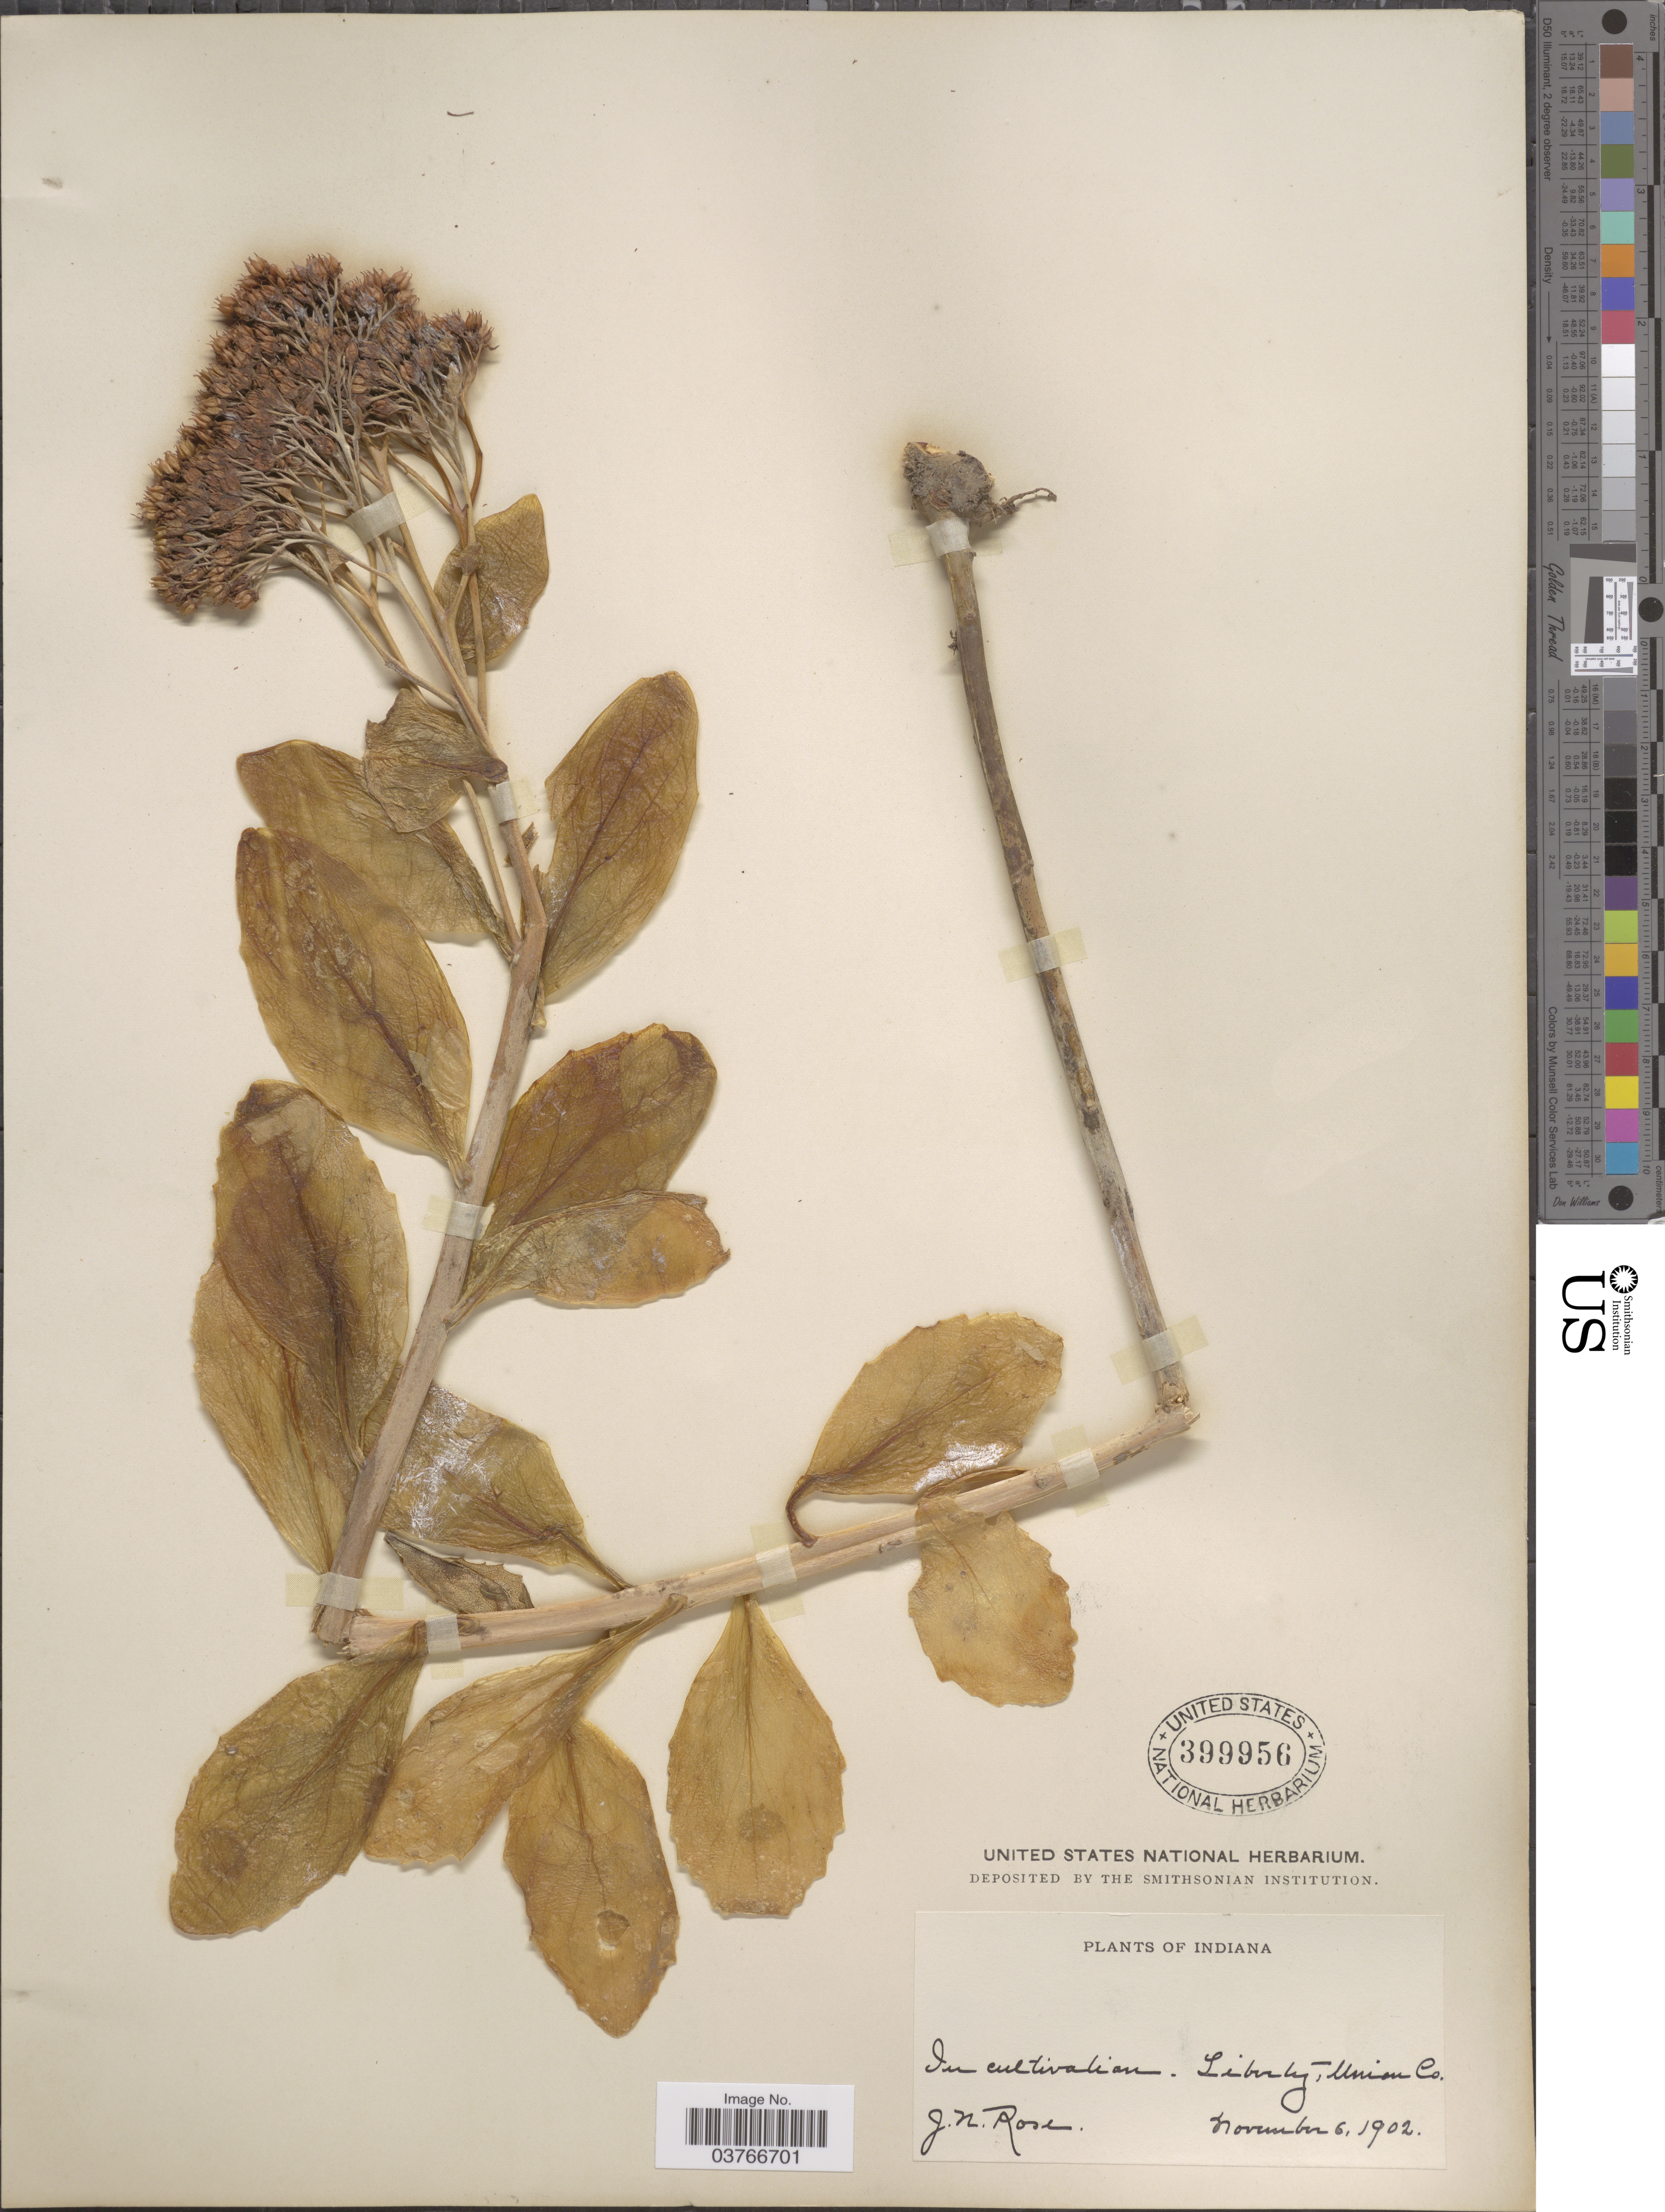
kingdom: Plantae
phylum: Tracheophyta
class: Magnoliopsida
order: Saxifragales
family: Crassulaceae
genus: Hylotelephium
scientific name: Hylotelephium sp.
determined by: Strong, Mark T., (BOT), Smithsonian Institution - National Museum of Natural History (UNITED STATES)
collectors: J. N. Rose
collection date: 1902-11-06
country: United States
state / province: Indiana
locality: Liberty, Union Co.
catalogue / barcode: US 399956